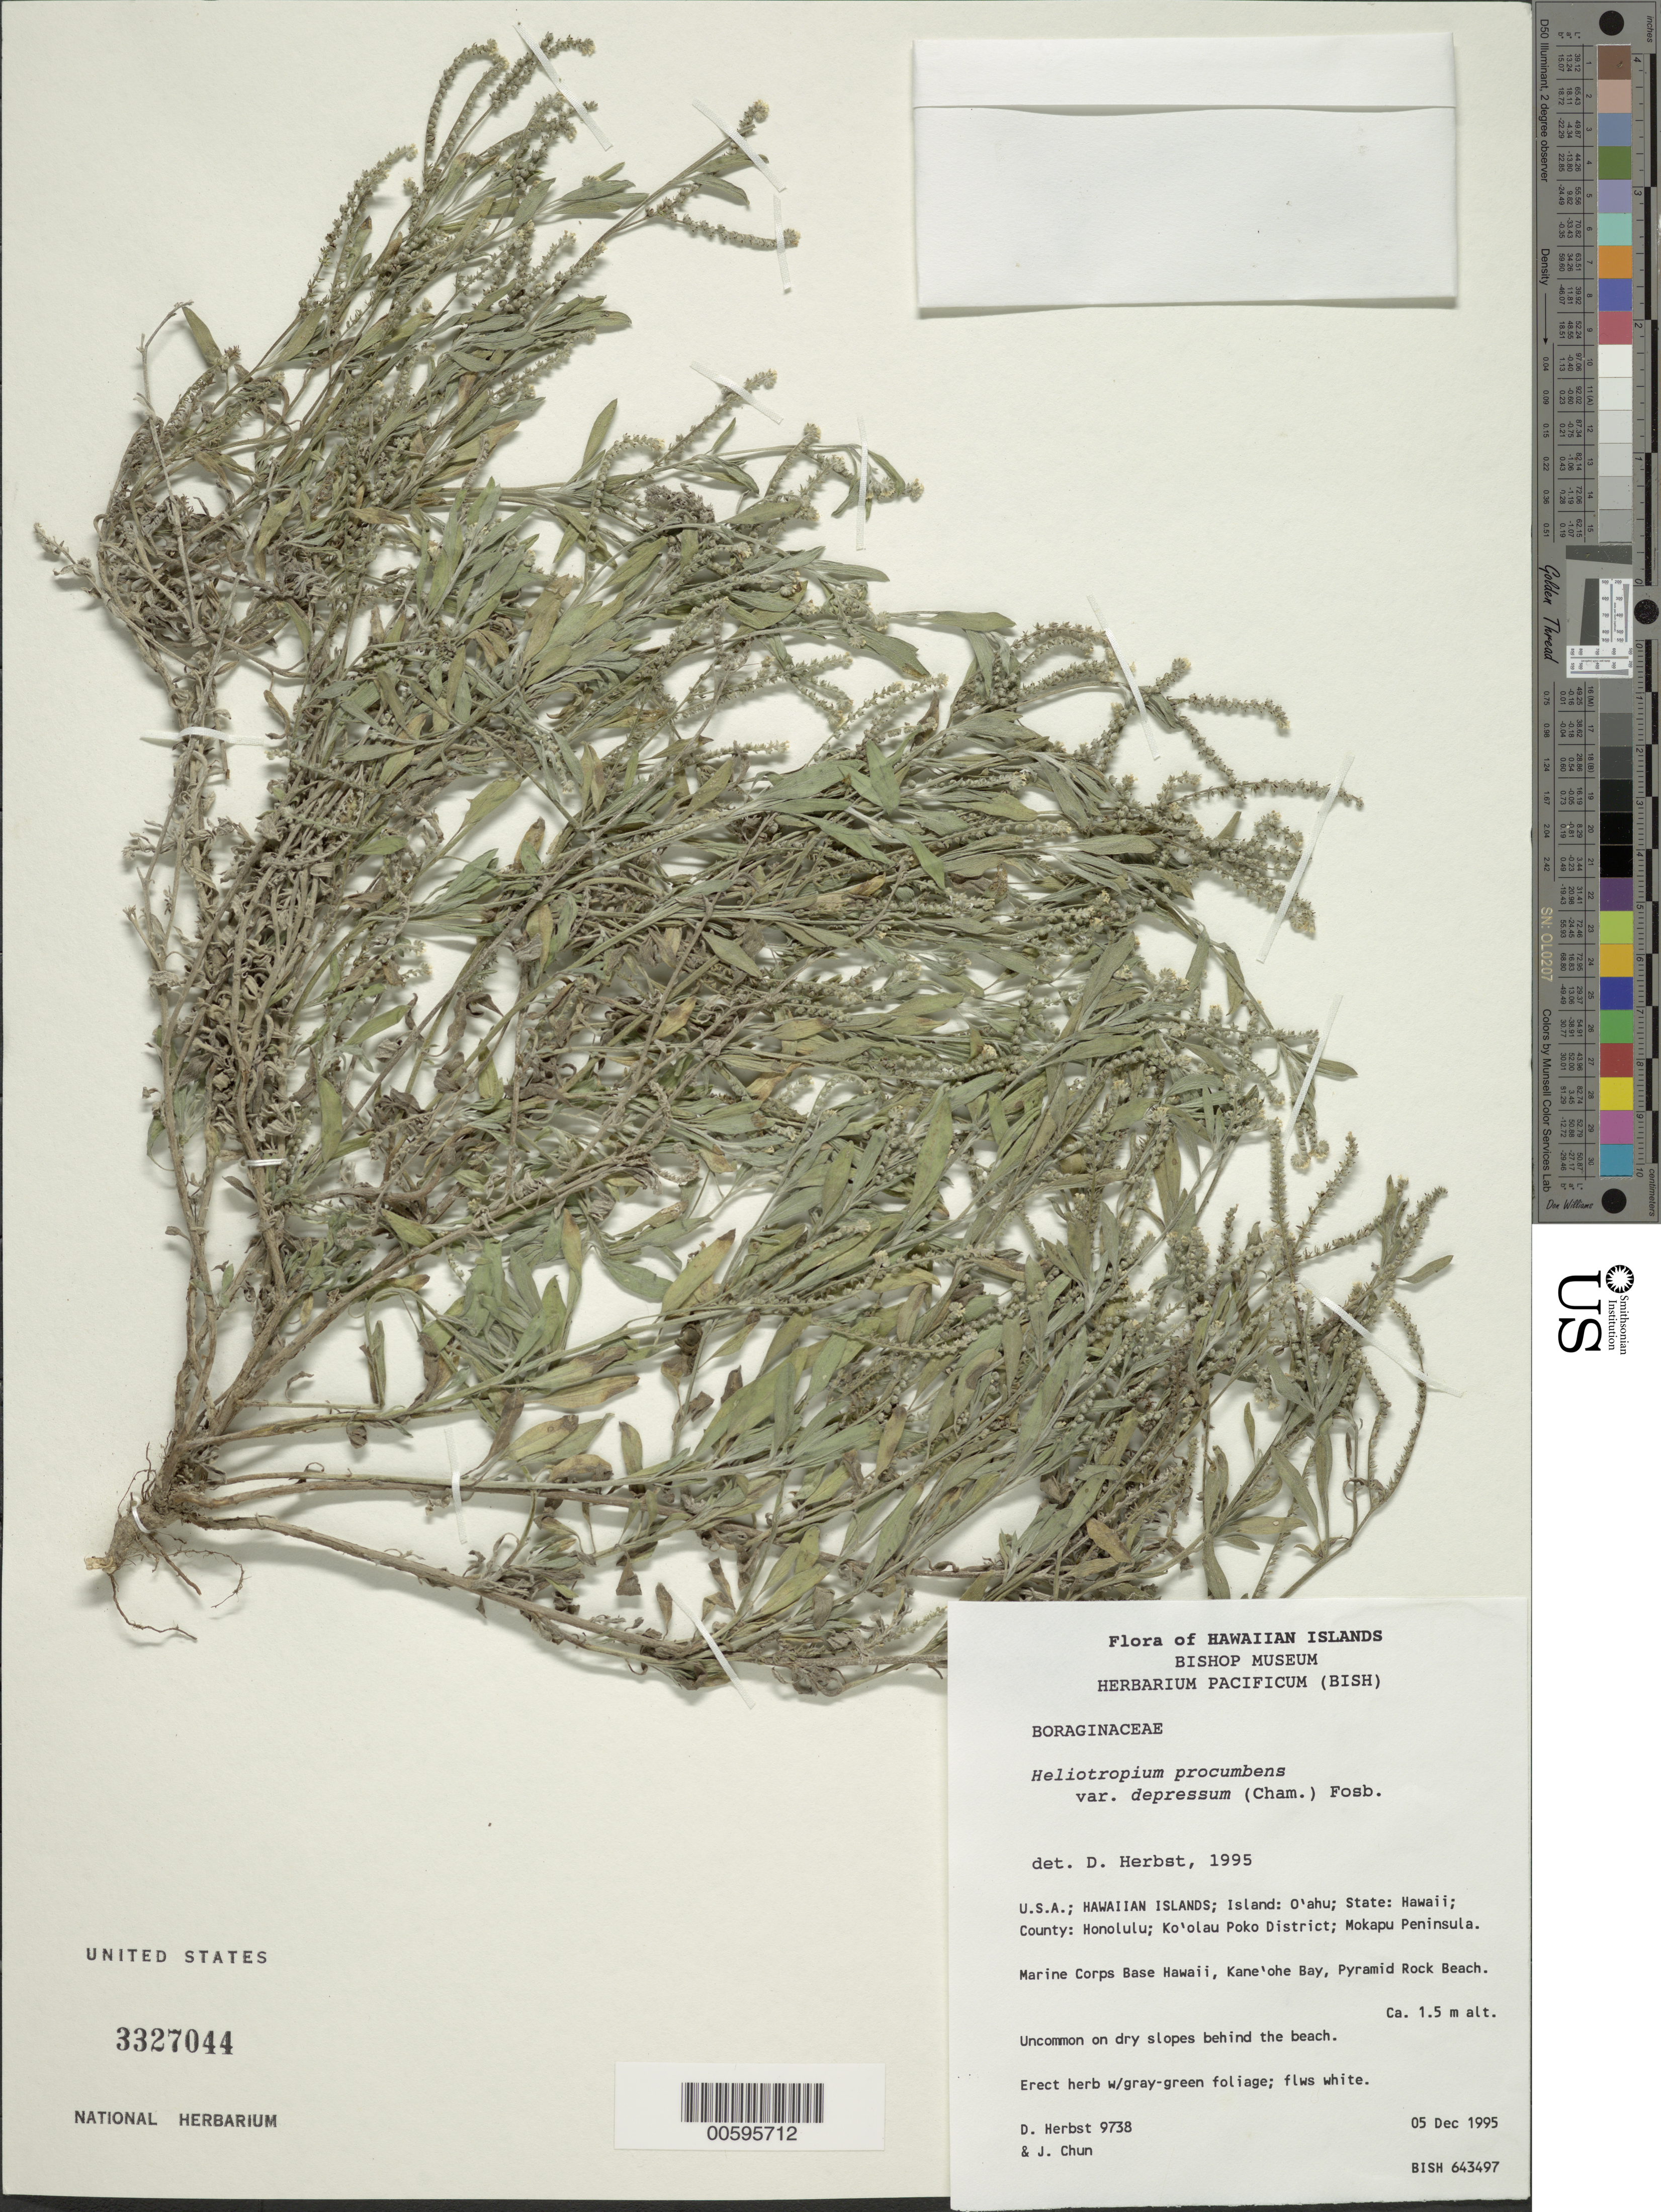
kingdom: Plantae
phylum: Tracheophyta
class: Magnoliopsida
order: Boraginales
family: Heliotropiaceae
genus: Euploca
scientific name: Euploca procumbens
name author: (Mill.) Diane & Hilger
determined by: Wagner, W. L., (BOT), Smithsonian Institution - National Museum of Natural History (UNITED STATES)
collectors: D. R. Herbst & J. Chun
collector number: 9738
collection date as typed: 5 Dec 1995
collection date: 1995-12-05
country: United States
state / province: Hawaii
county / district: Honolulu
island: Oahu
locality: County: Honolulu; Ko'olau Poko Dist; Mokapu Peninsula. Marine Corps Base, Kane'ohe Bay, Pyramid Rock Beach.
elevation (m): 1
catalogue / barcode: US 3327044